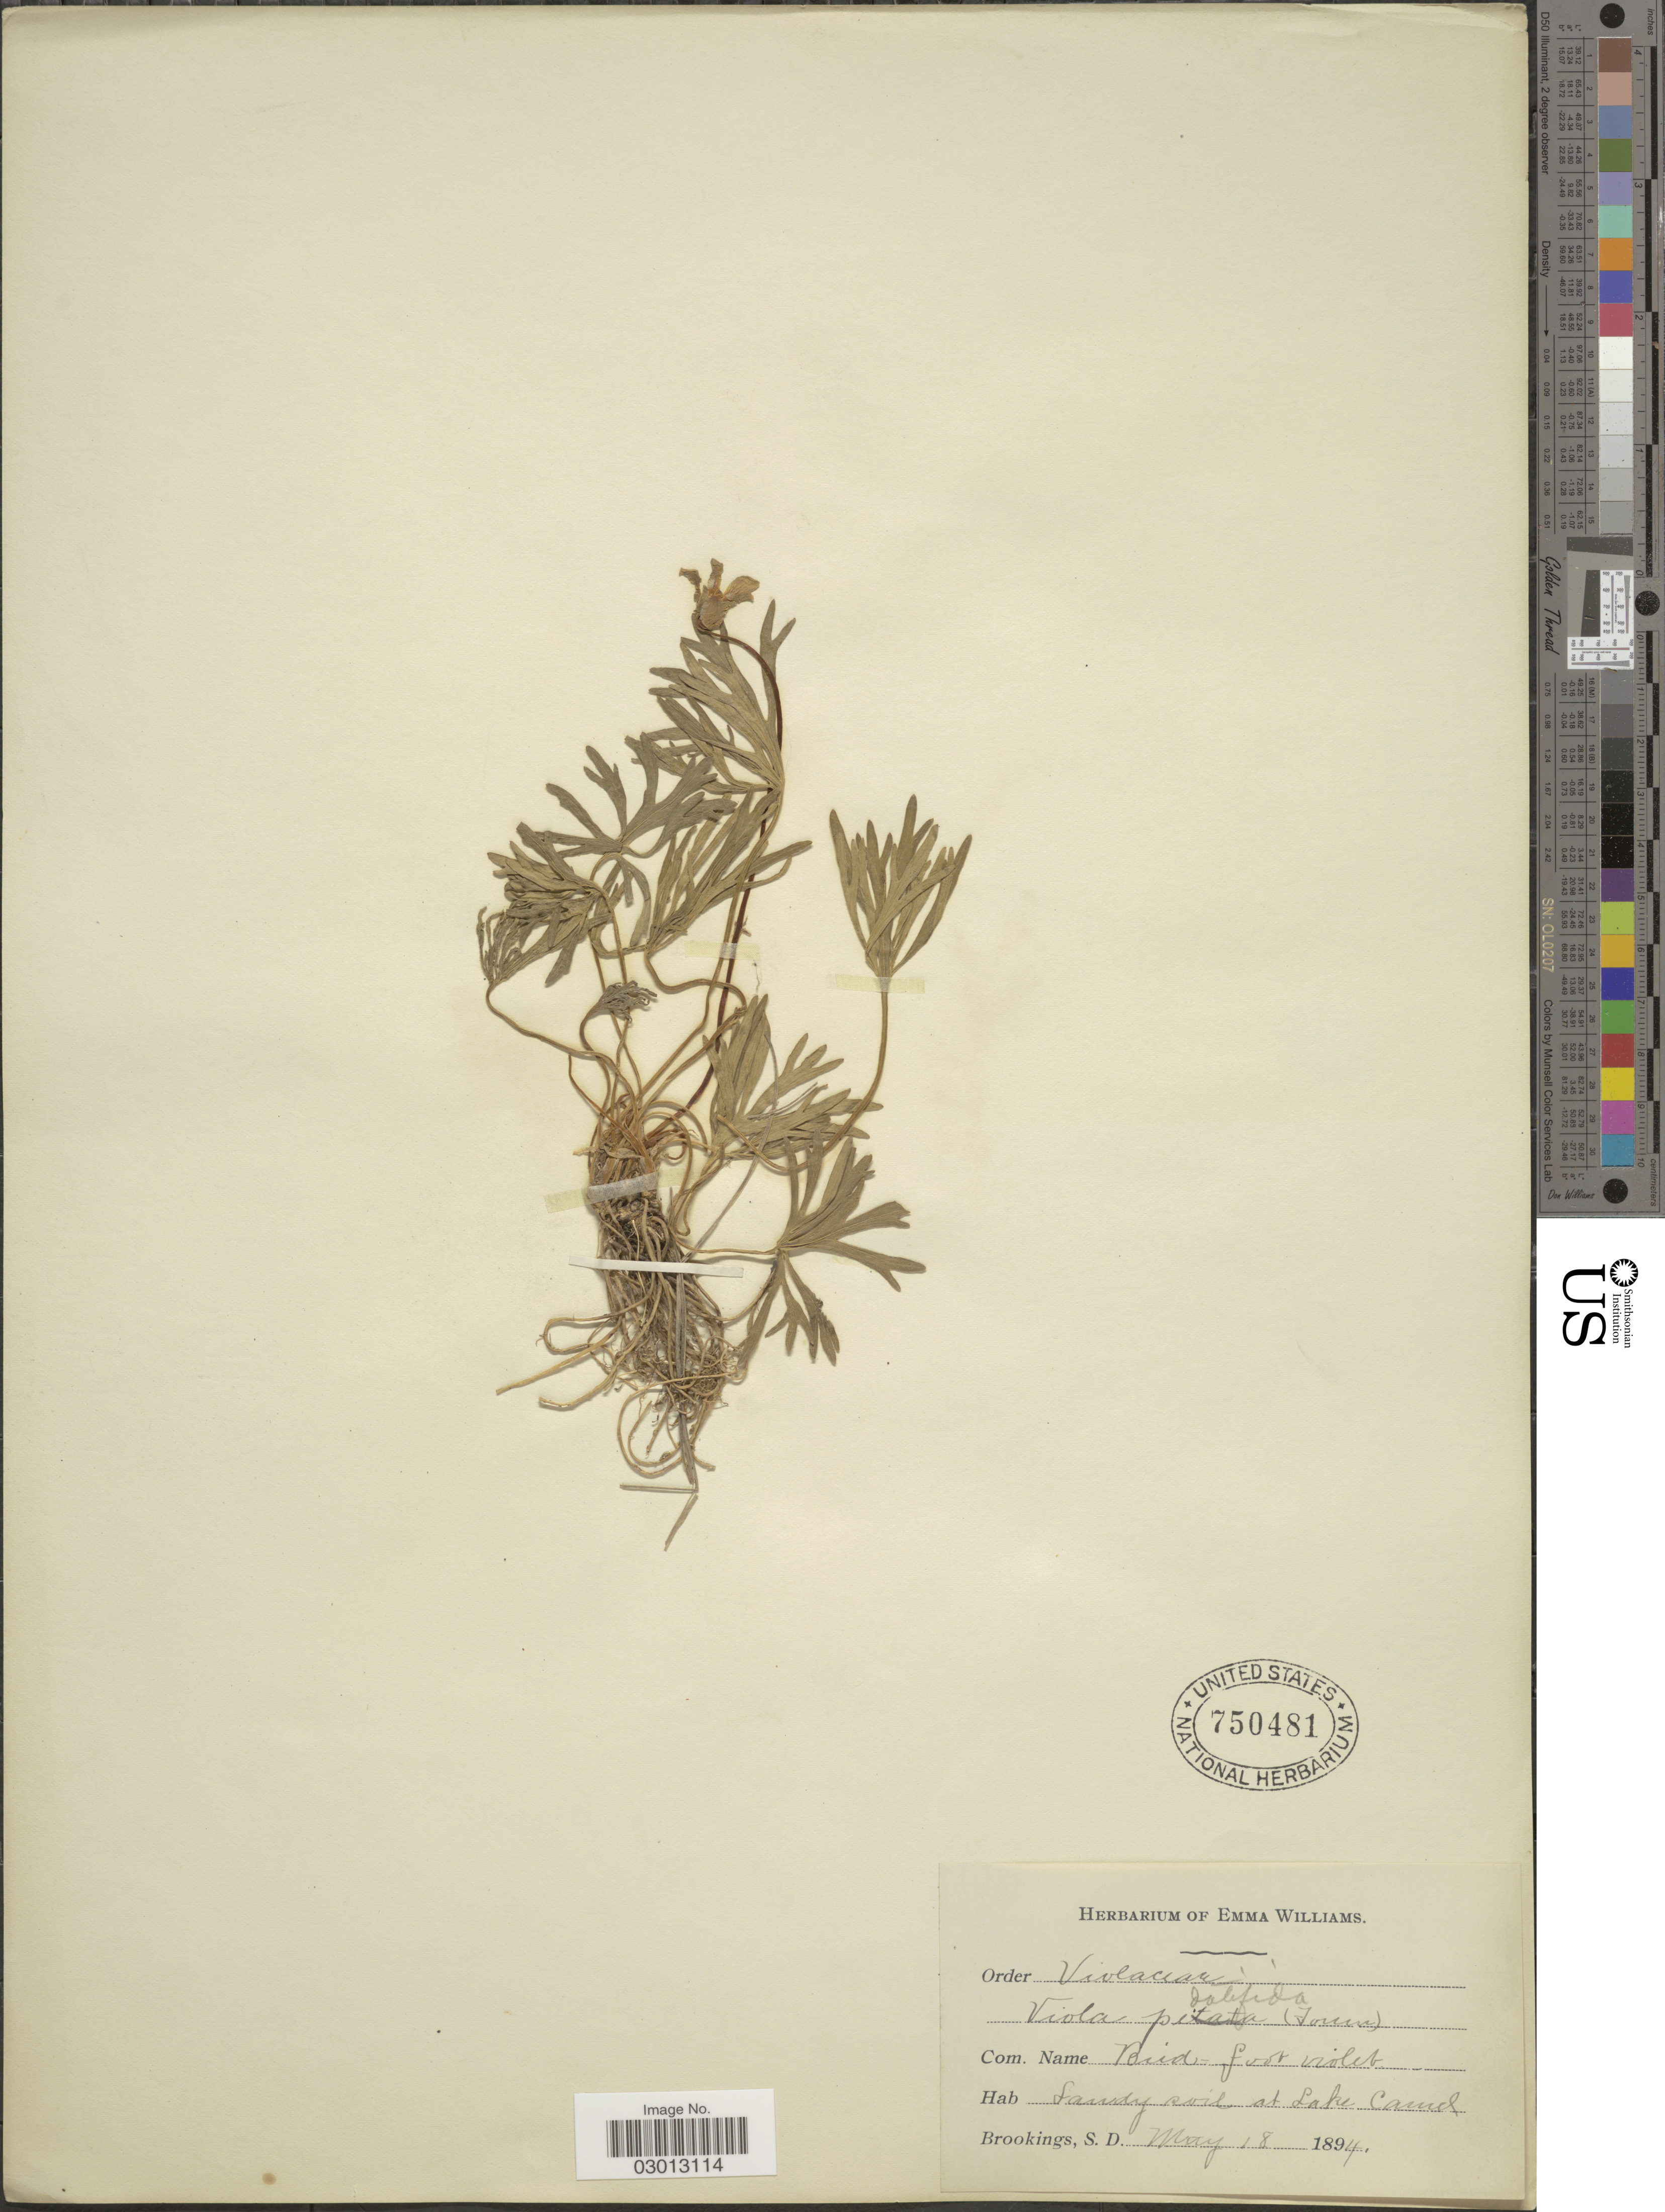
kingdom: Plantae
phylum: Tracheophyta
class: Magnoliopsida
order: Malpighiales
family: Violaceae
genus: Viola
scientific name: Viola pedatifida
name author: G. Don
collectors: Ex herb. of Emma Williams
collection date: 1894-05-18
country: United States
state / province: South Dakota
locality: Sandy soil at Lake Camel. Brookings.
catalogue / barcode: US 750481